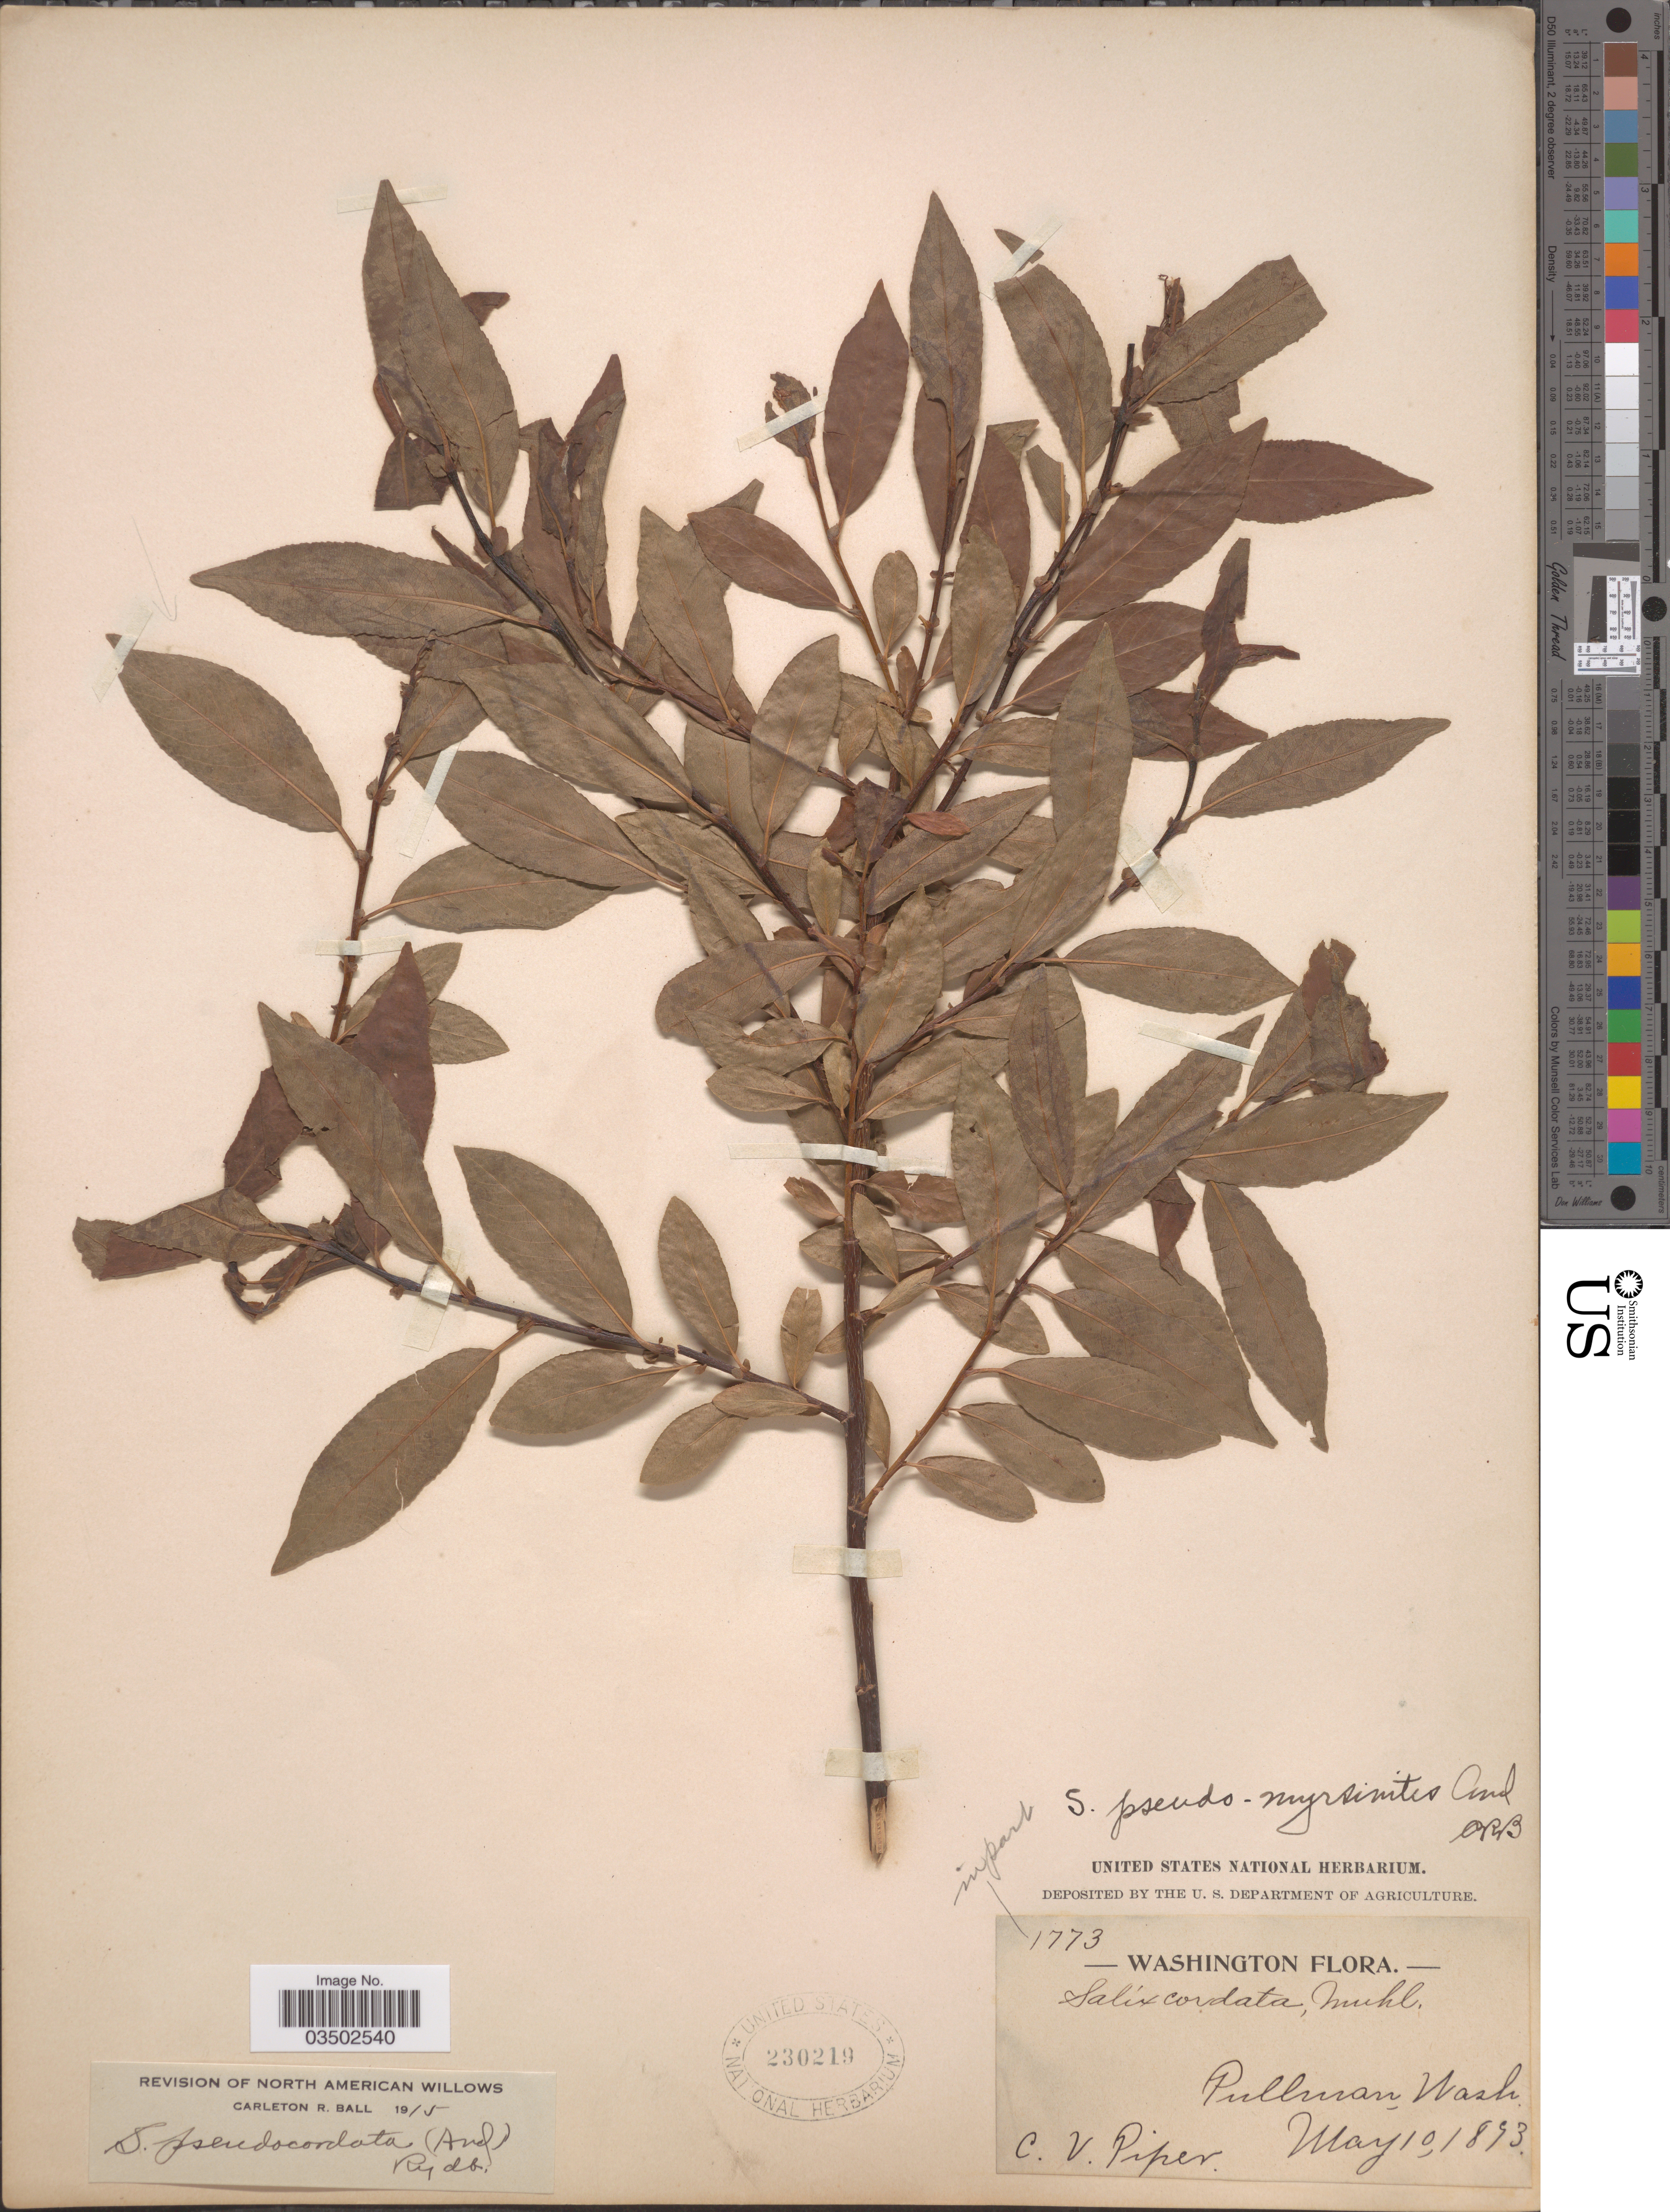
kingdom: Plantae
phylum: Tracheophyta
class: Magnoliopsida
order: Malpighiales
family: Salicaceae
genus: Salix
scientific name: Salix pseudocordata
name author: (Andersson) Andersson ex Rydb.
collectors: C. V. Piper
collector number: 1773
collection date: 1893-05-10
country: United States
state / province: Washington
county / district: Whitman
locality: Pullman.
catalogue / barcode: US 230219